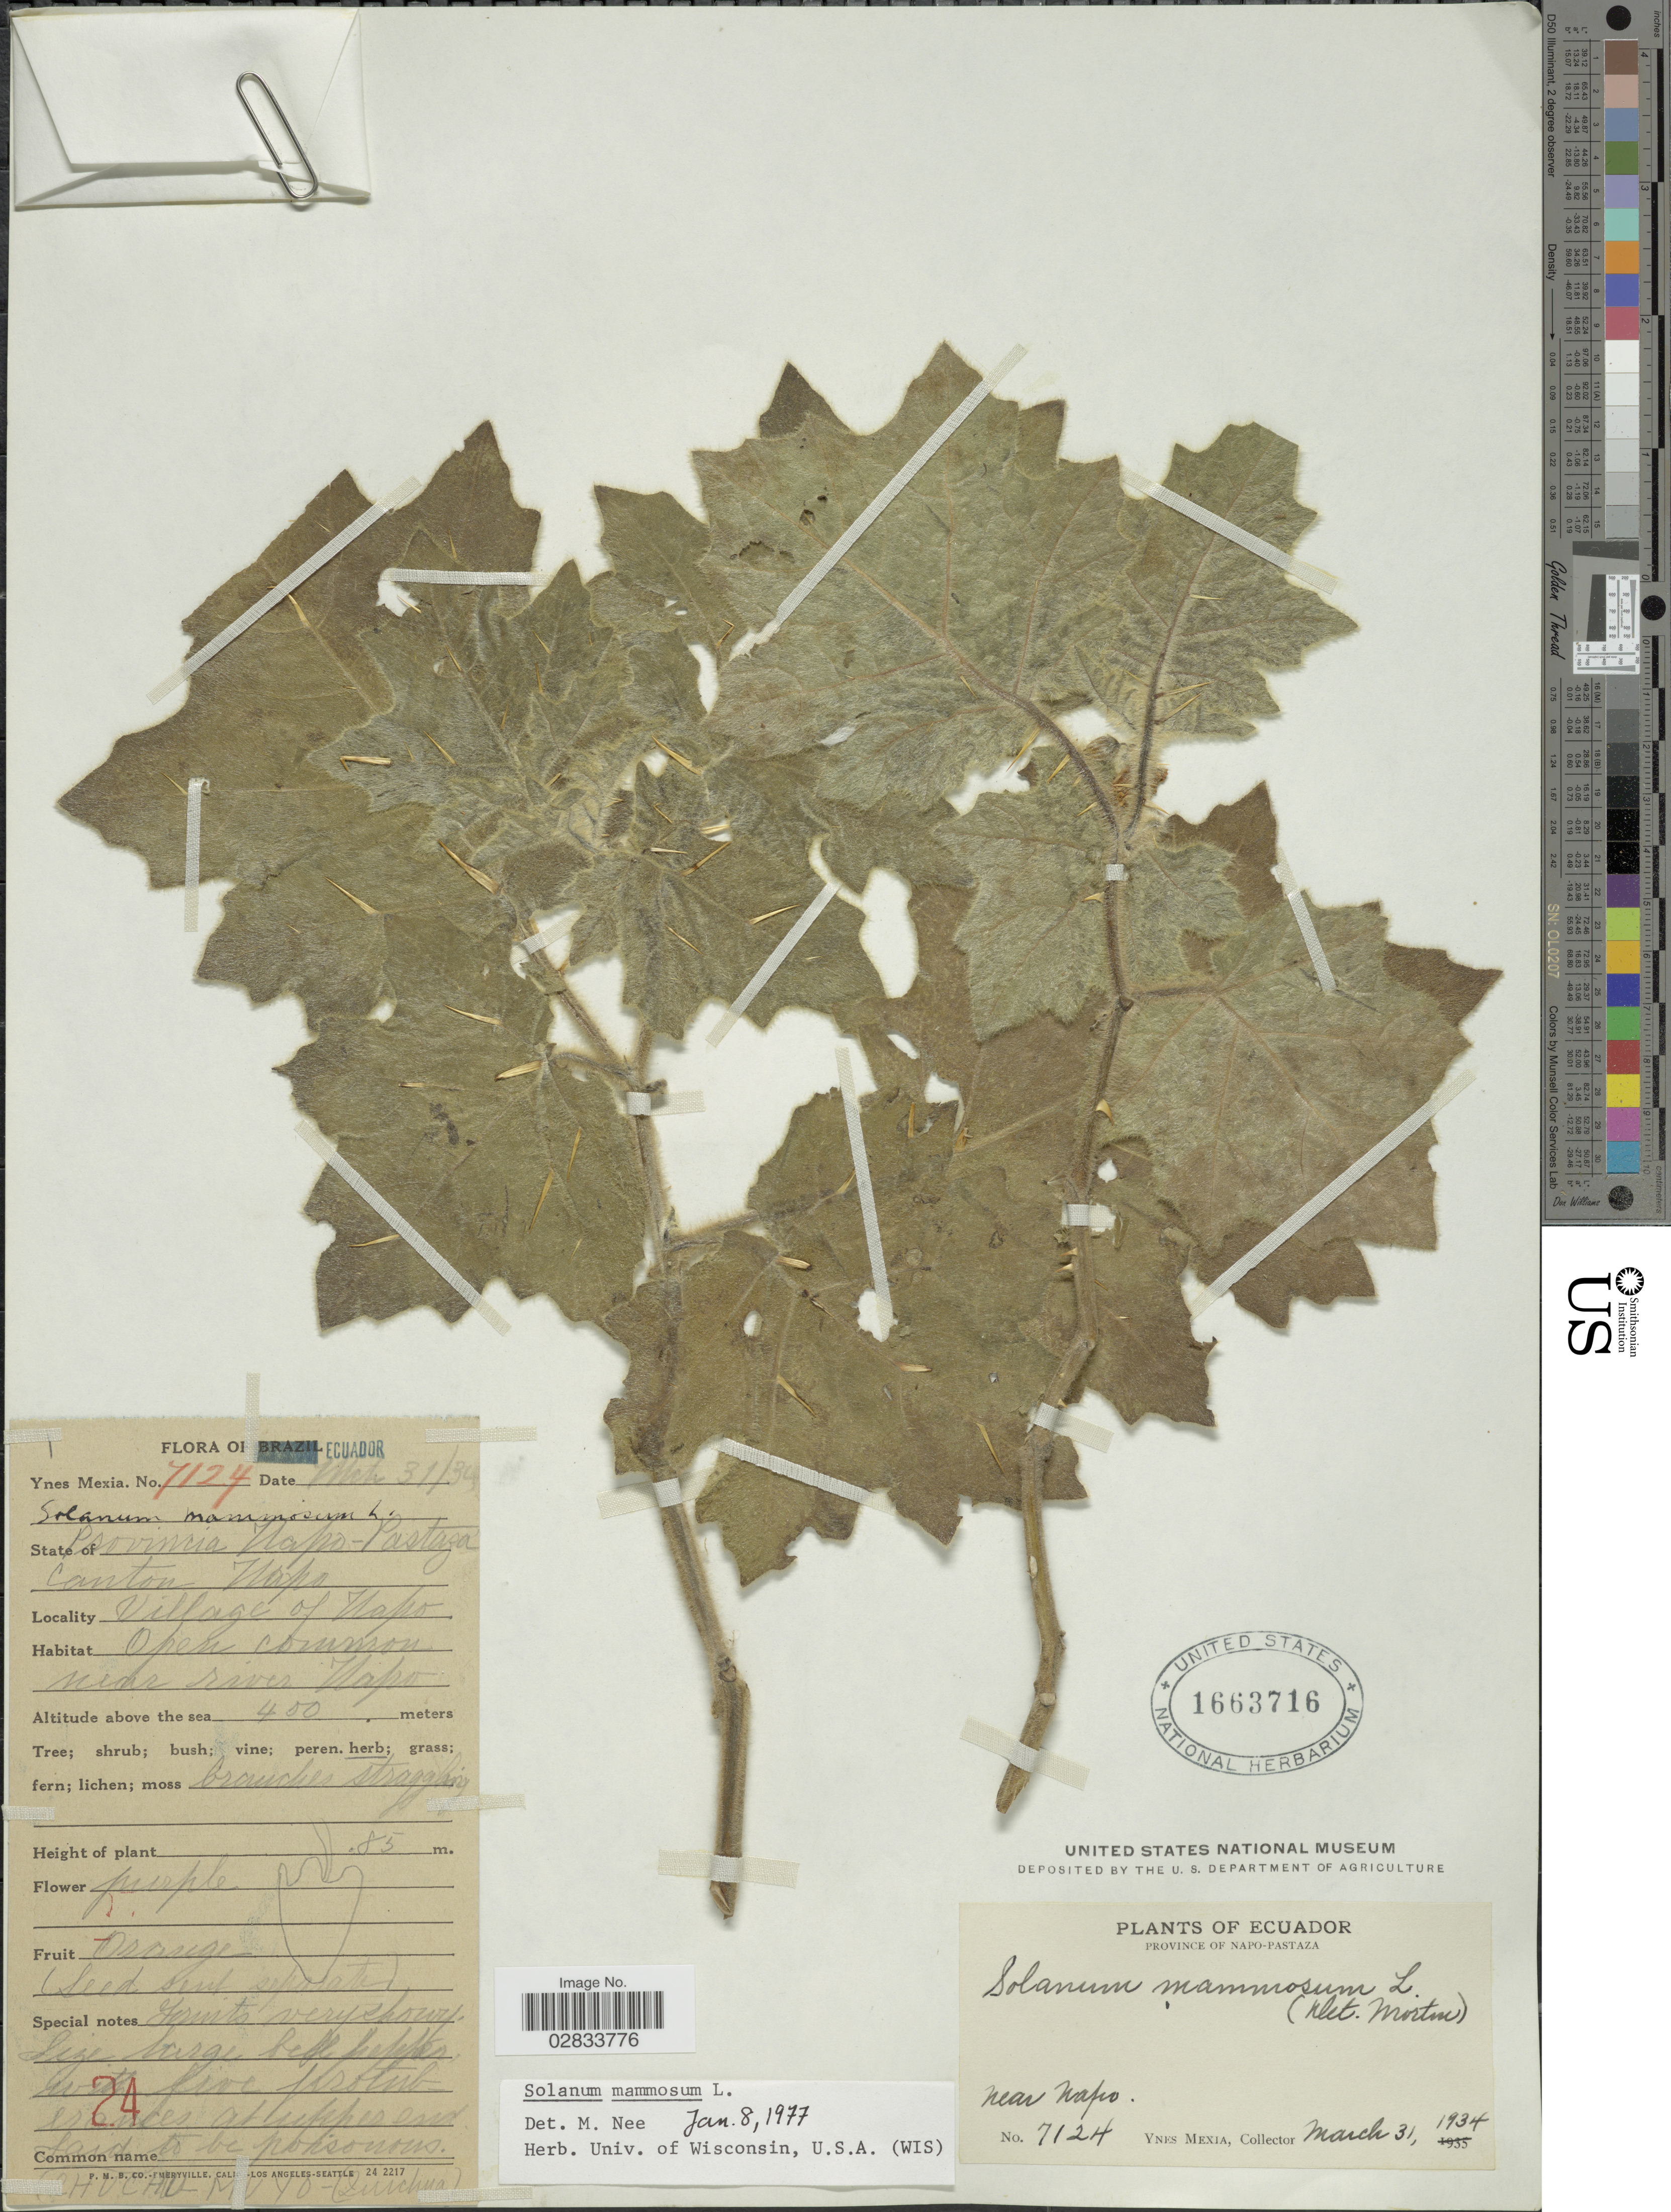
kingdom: Plantae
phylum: Tracheophyta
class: Magnoliopsida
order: Solanales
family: Solanaceae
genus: Solanum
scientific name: Solanum mammosum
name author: L.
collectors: Y. Mexia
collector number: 7124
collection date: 1934-03-31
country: Ecuador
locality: Province Napo-Pastaza, near Napo, Canton Napo, Village of Napo.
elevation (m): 400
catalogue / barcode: US 1663716